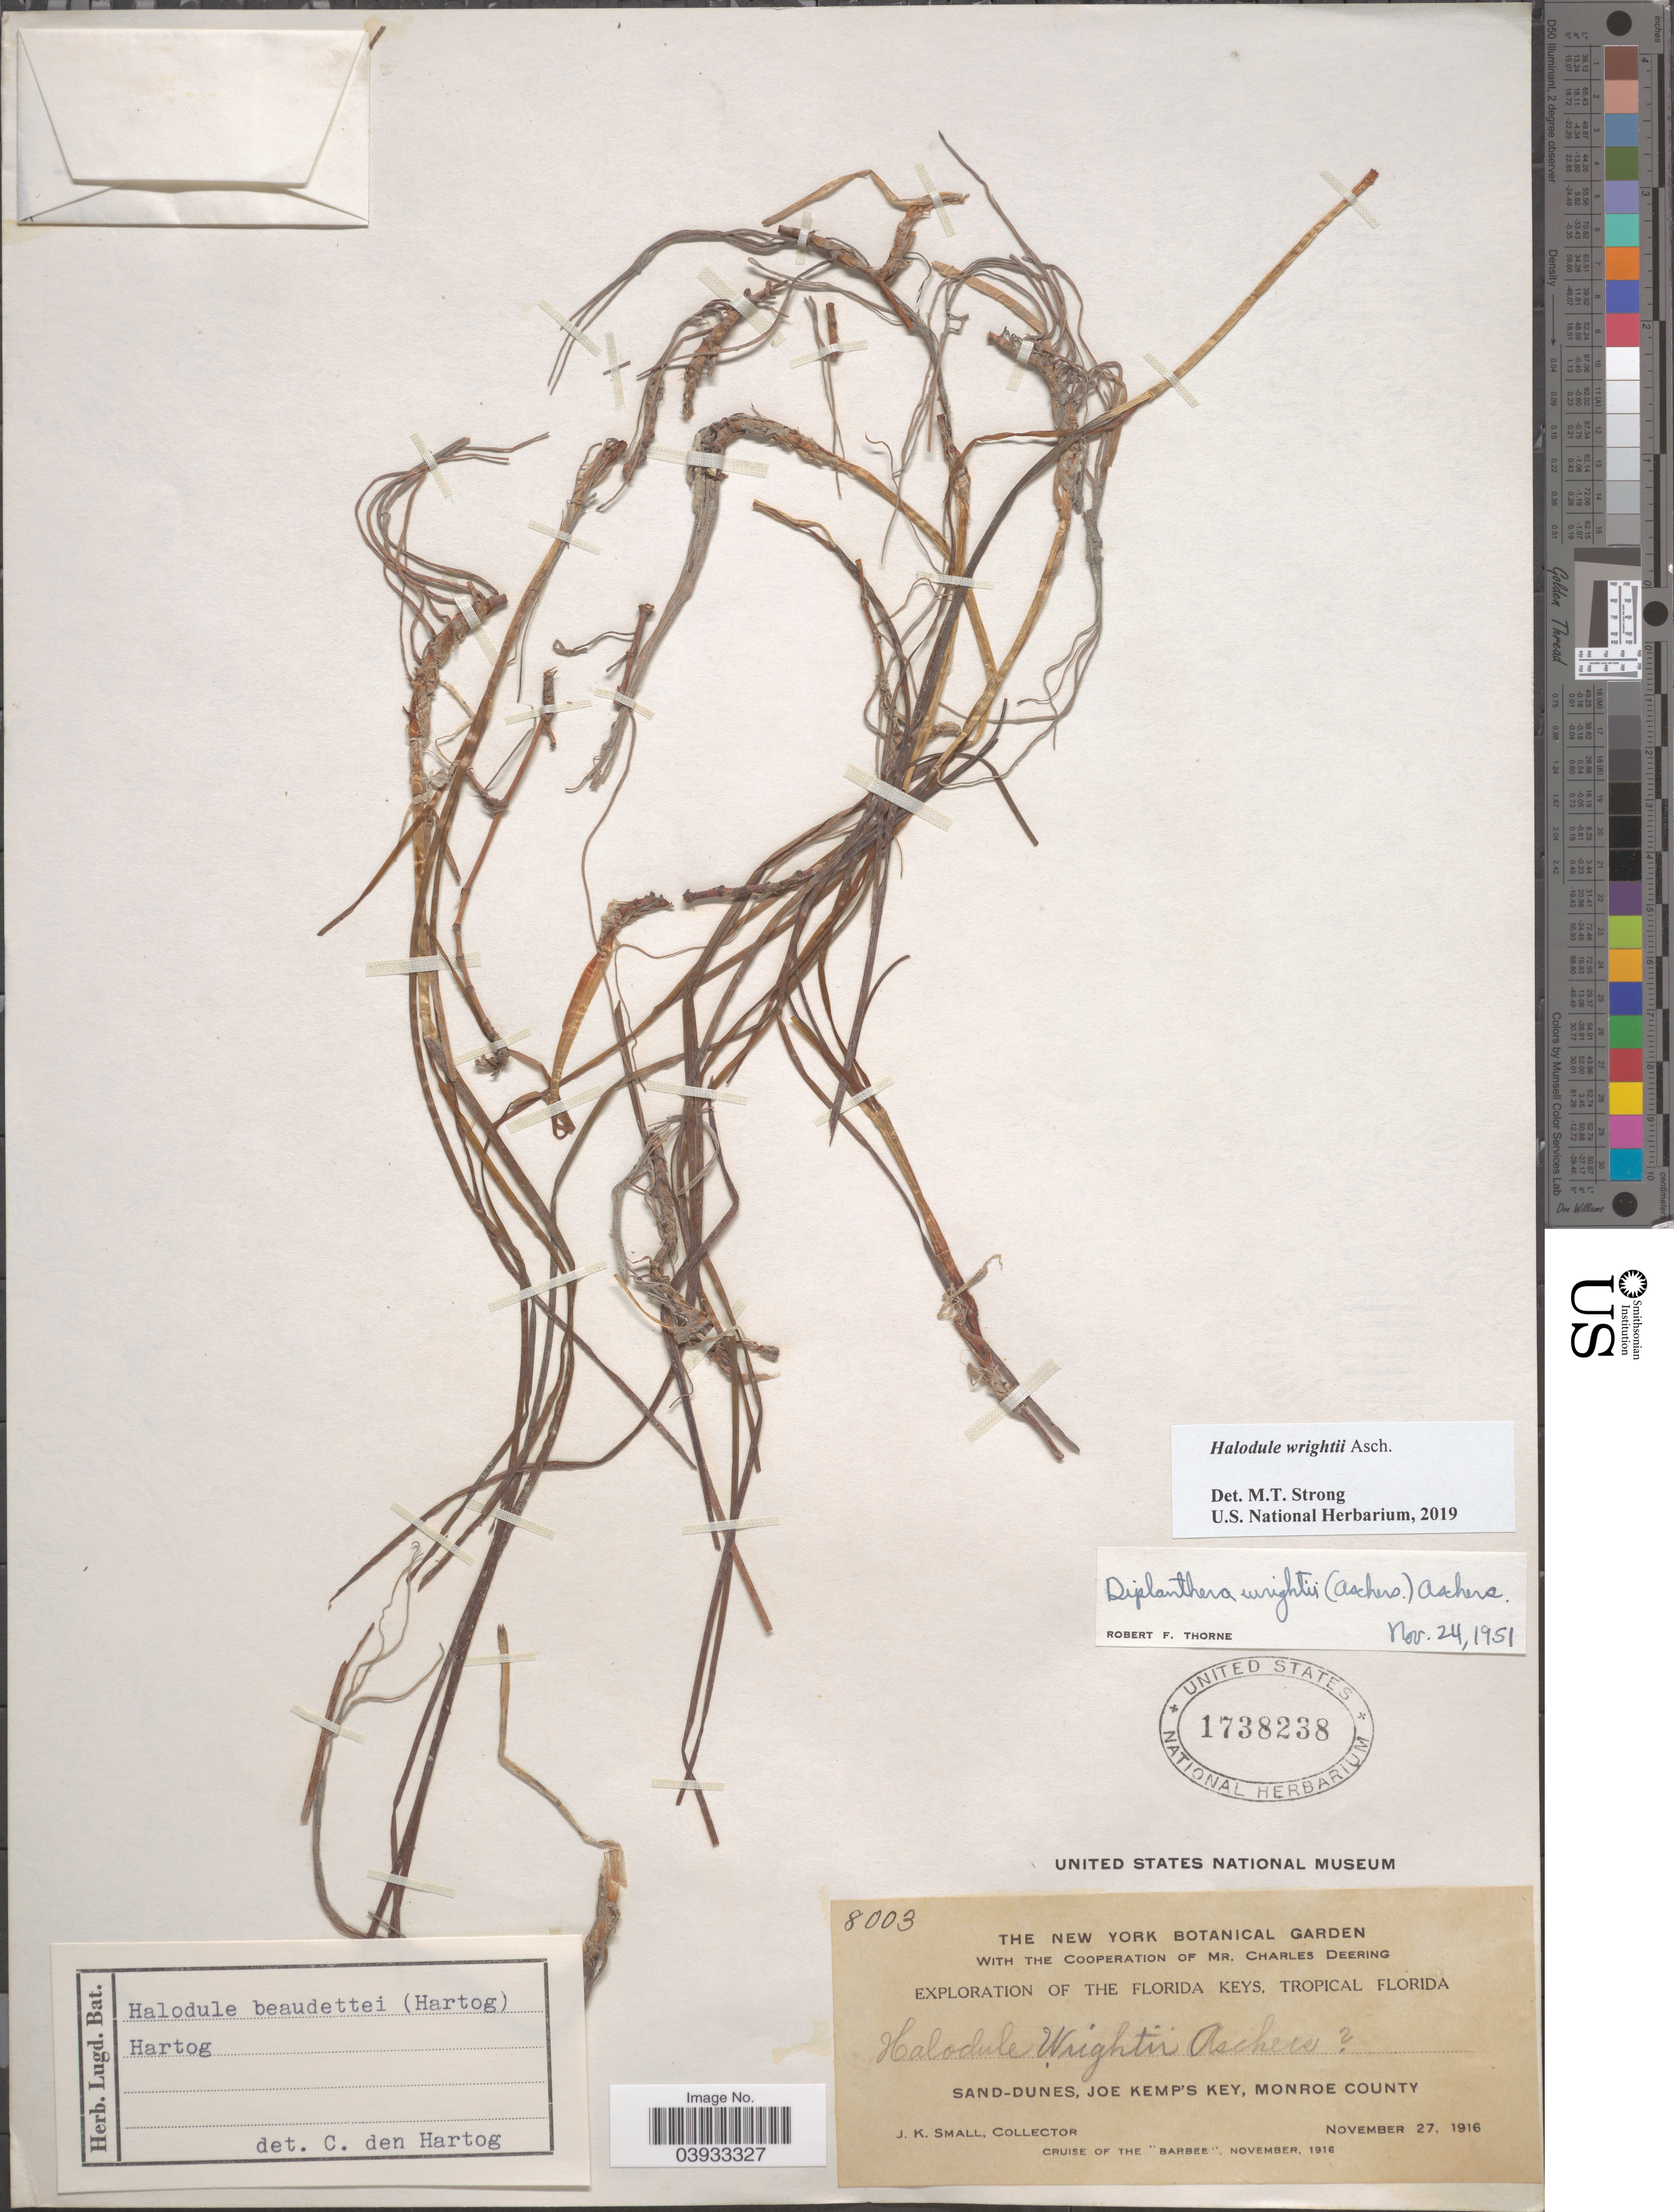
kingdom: Plantae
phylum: Tracheophyta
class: Liliopsida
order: Alismatales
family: Cymodoceaceae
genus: Halodule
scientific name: Halodule wrightii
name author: Asch.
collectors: J. K. Small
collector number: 8003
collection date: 1916-11-27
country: United States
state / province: Florida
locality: The Florida Keys. Sand-dunes, Joe Kemp's Key, Monroe County.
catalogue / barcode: US 1738238